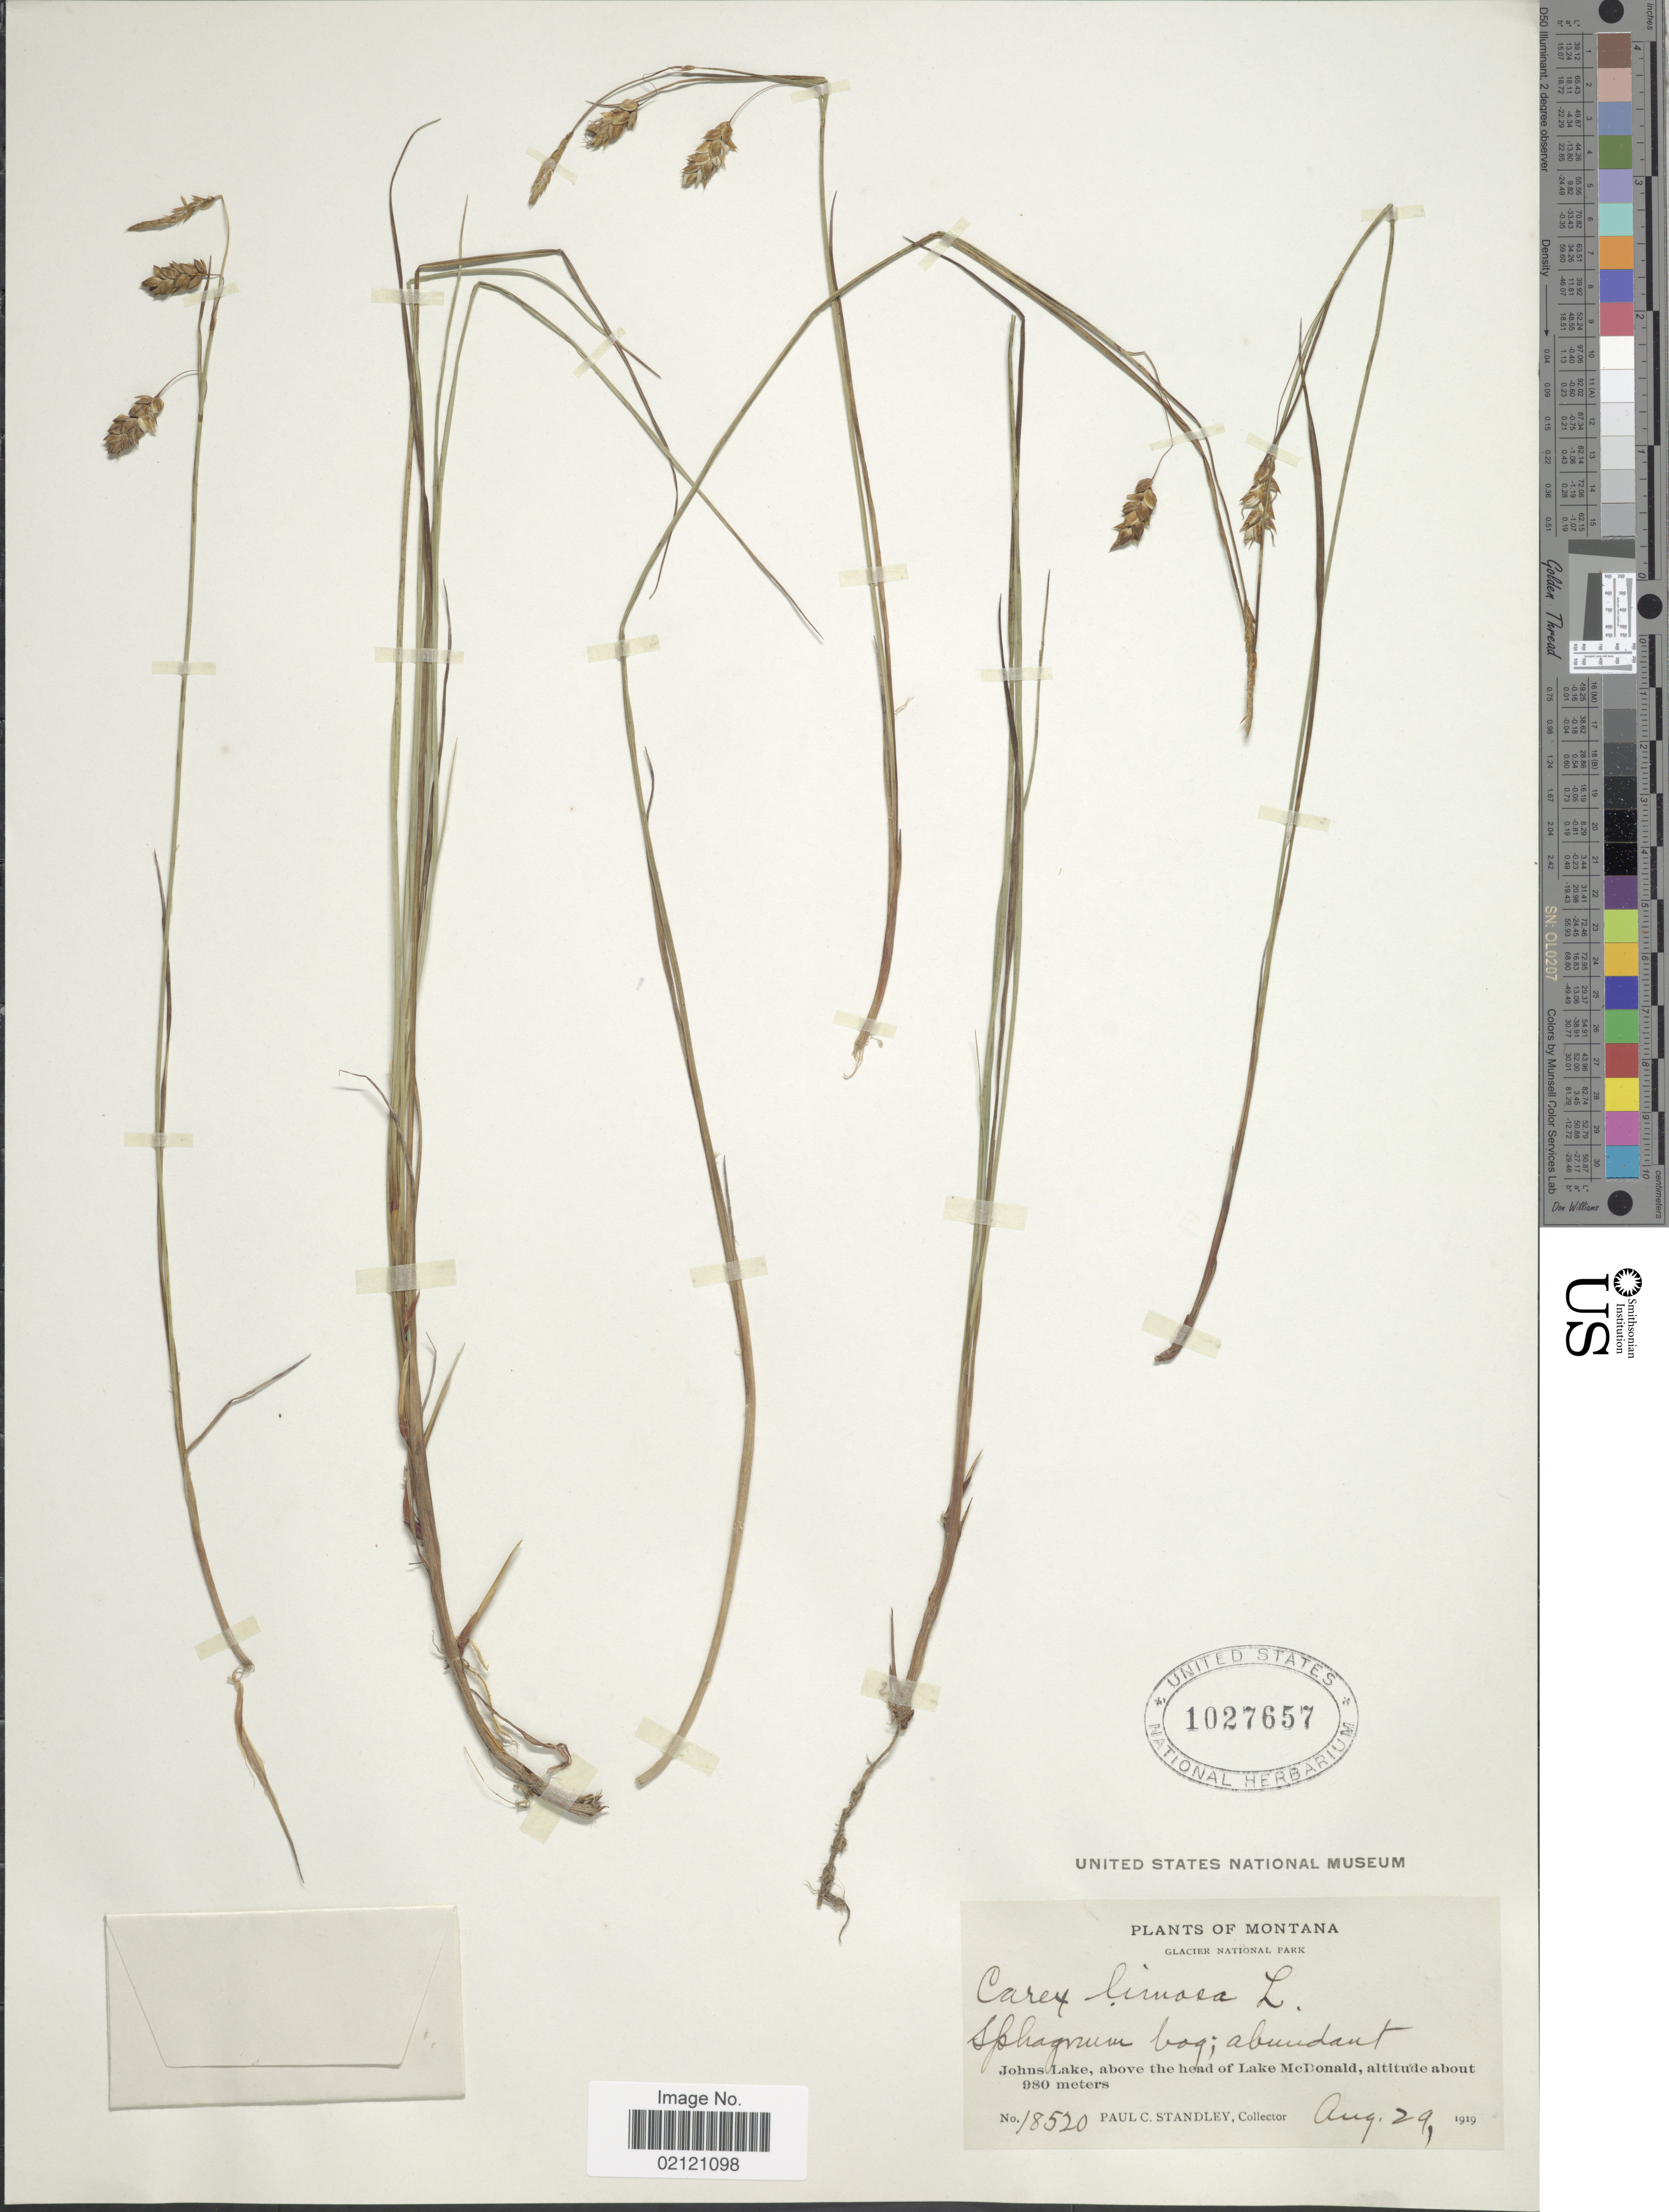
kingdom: Plantae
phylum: Tracheophyta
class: Liliopsida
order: Poales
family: Cyperaceae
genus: Carex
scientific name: Carex limosa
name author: L.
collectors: P. C. Standley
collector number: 18520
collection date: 1919-08-29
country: United States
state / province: Montana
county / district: Flathead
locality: Glacier National Park, Johns Lake, above the head of Lake McDonald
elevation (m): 980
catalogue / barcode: US 1027657